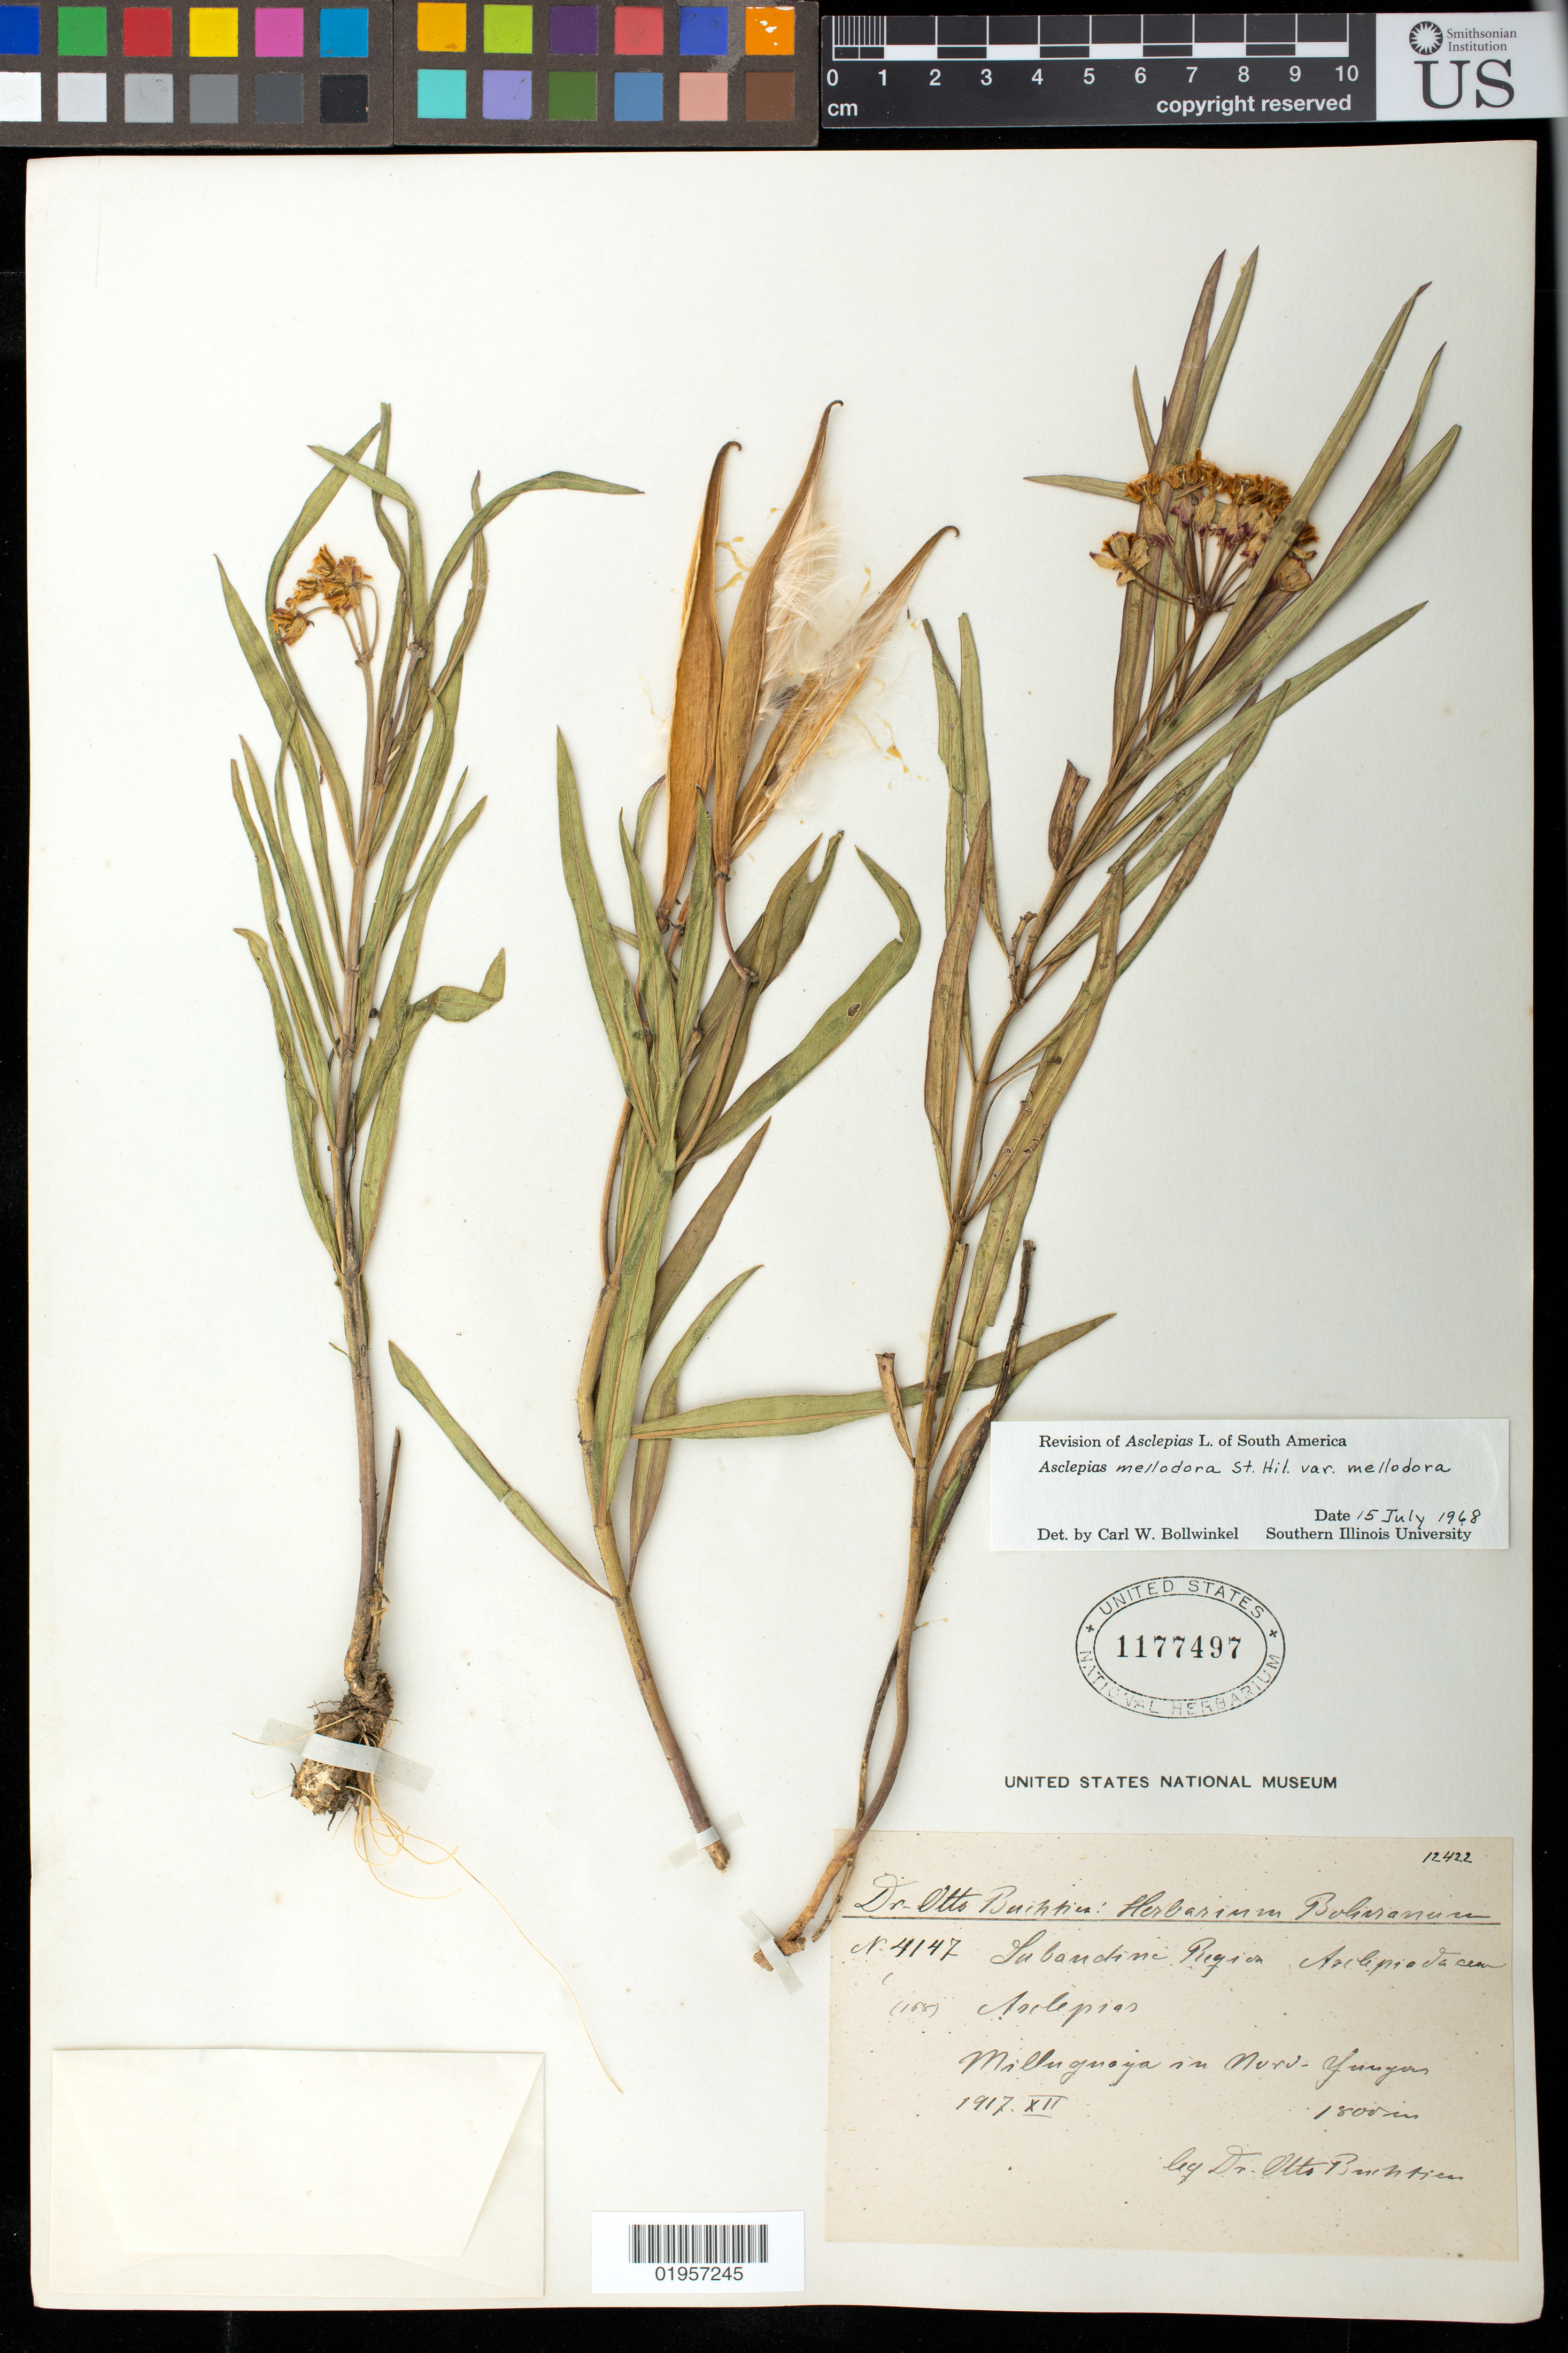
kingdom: Plantae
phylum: Tracheophyta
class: Magnoliopsida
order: Gentianales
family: Apocynaceae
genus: Asclepias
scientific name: Asclepias mellodora var. mellodora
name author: A. St.-Hil.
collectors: O. Buchtein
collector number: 4147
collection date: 1917-12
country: Bolivia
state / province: La Paz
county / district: Nor Yungas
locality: Milluguoya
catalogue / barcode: US 1177497